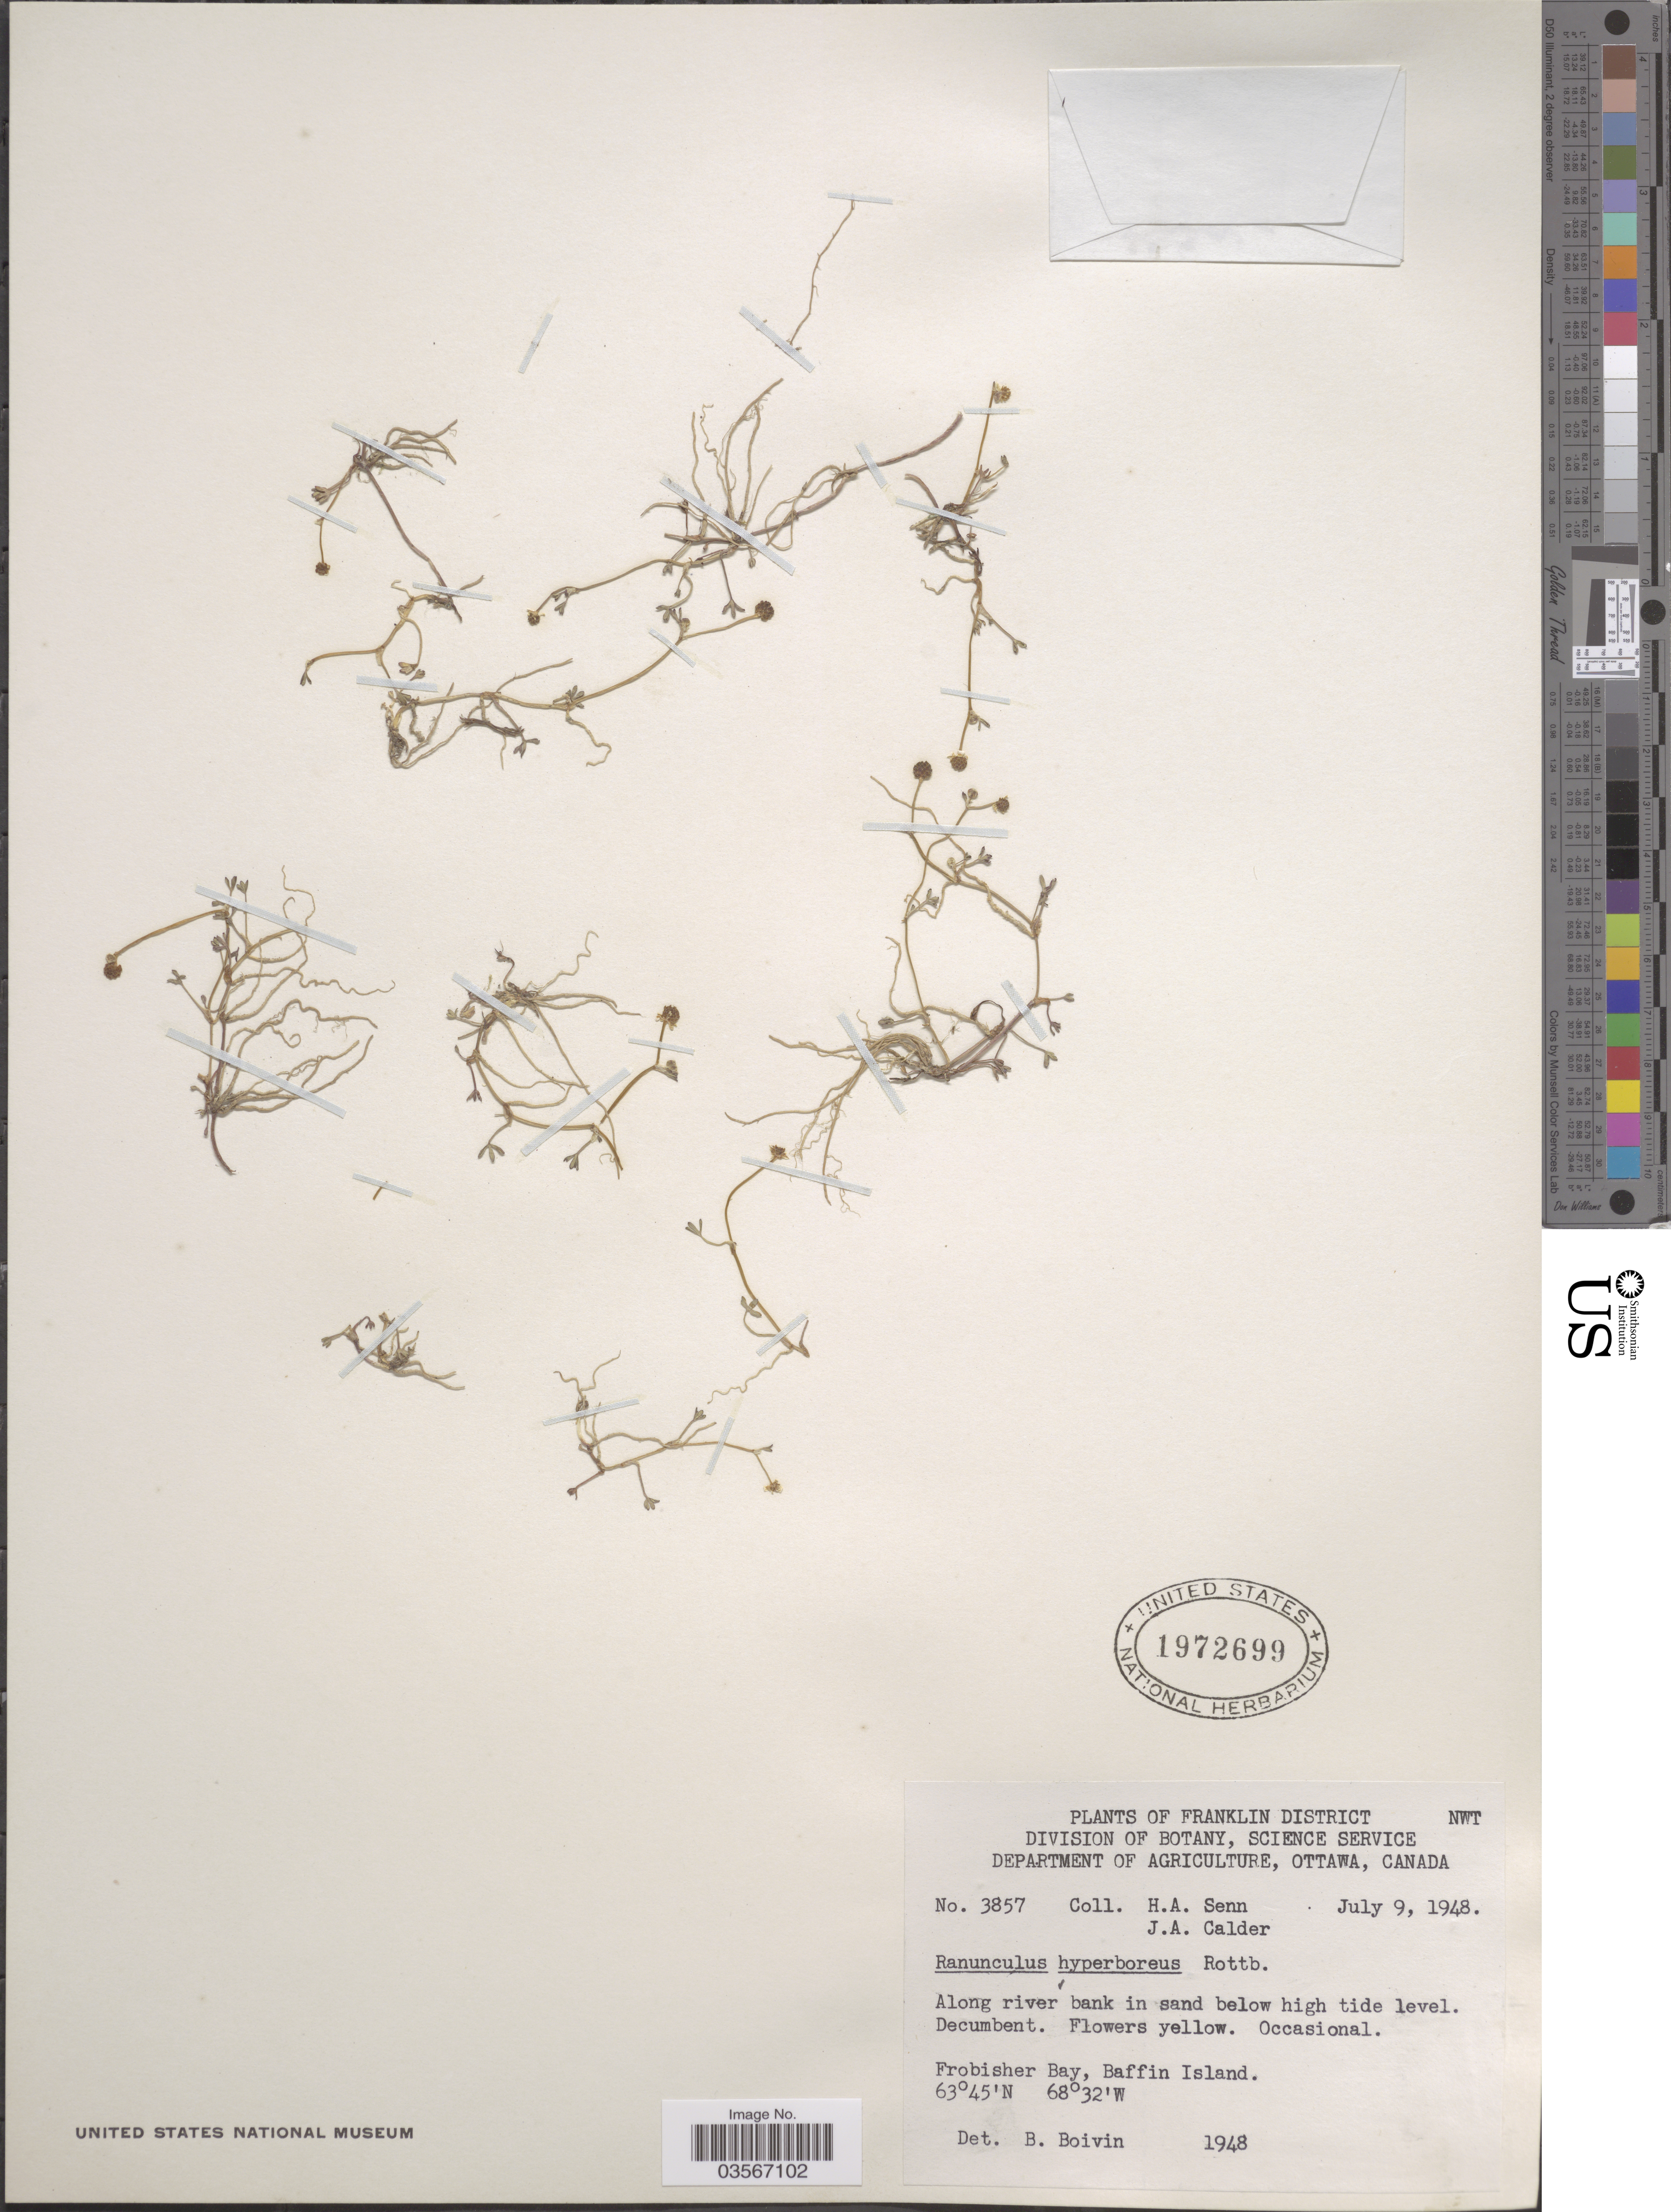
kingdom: Plantae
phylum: Tracheophyta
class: Magnoliopsida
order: Ranunculales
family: Ranunculaceae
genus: Ranunculus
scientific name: Ranunculus hyperboreus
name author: Rottb.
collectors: H. Senn & J. A. Calder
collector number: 3857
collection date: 1948-07-09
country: Canada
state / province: Northwest Territories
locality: Franklin District. Frobisher Bay, Baffin Island.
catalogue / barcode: US 1972699